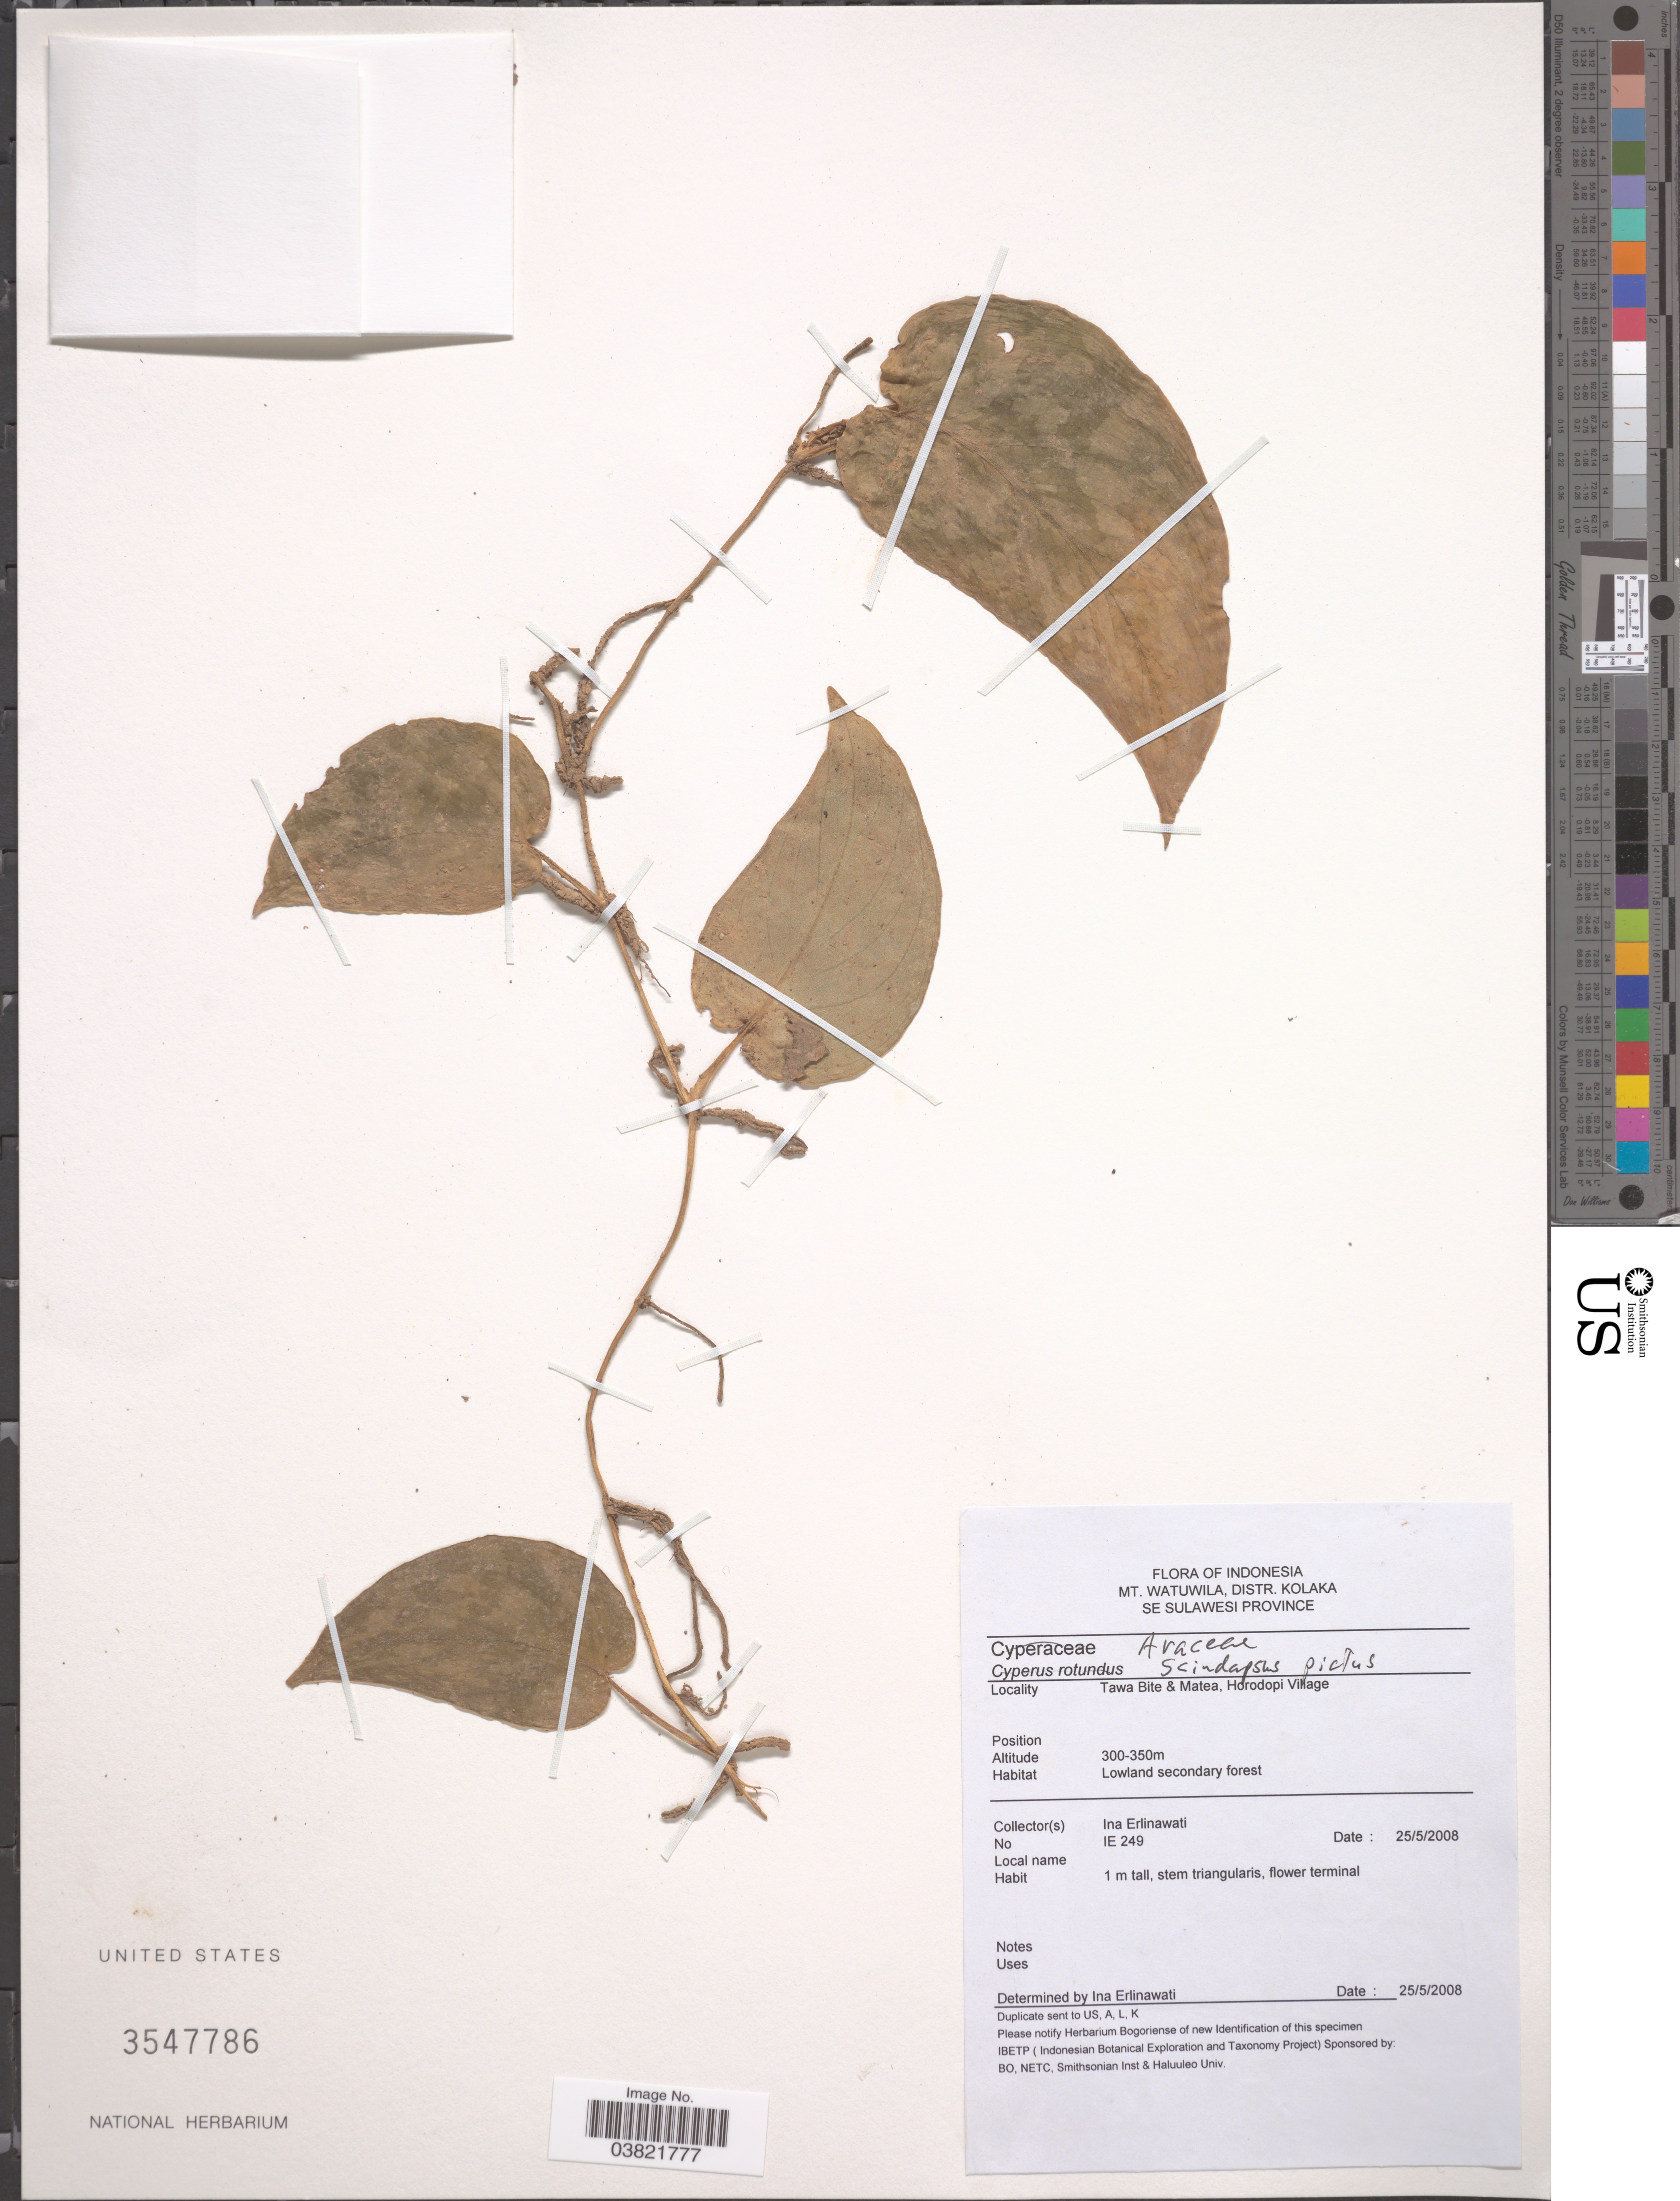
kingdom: Plantae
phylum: Tracheophyta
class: Liliopsida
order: Alismatales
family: Araceae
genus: Scindapsus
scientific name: Scindapsus pictus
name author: Hassk.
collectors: I. Erlinawati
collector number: IE249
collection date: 2008-05-25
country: Indonesia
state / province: Sulawesi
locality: Mt. Watuwila, Distr. Kolaka. SE Sulawesi Province. Tawa Bite & Matea, Horodopi Village.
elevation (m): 300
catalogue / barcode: US 3547786